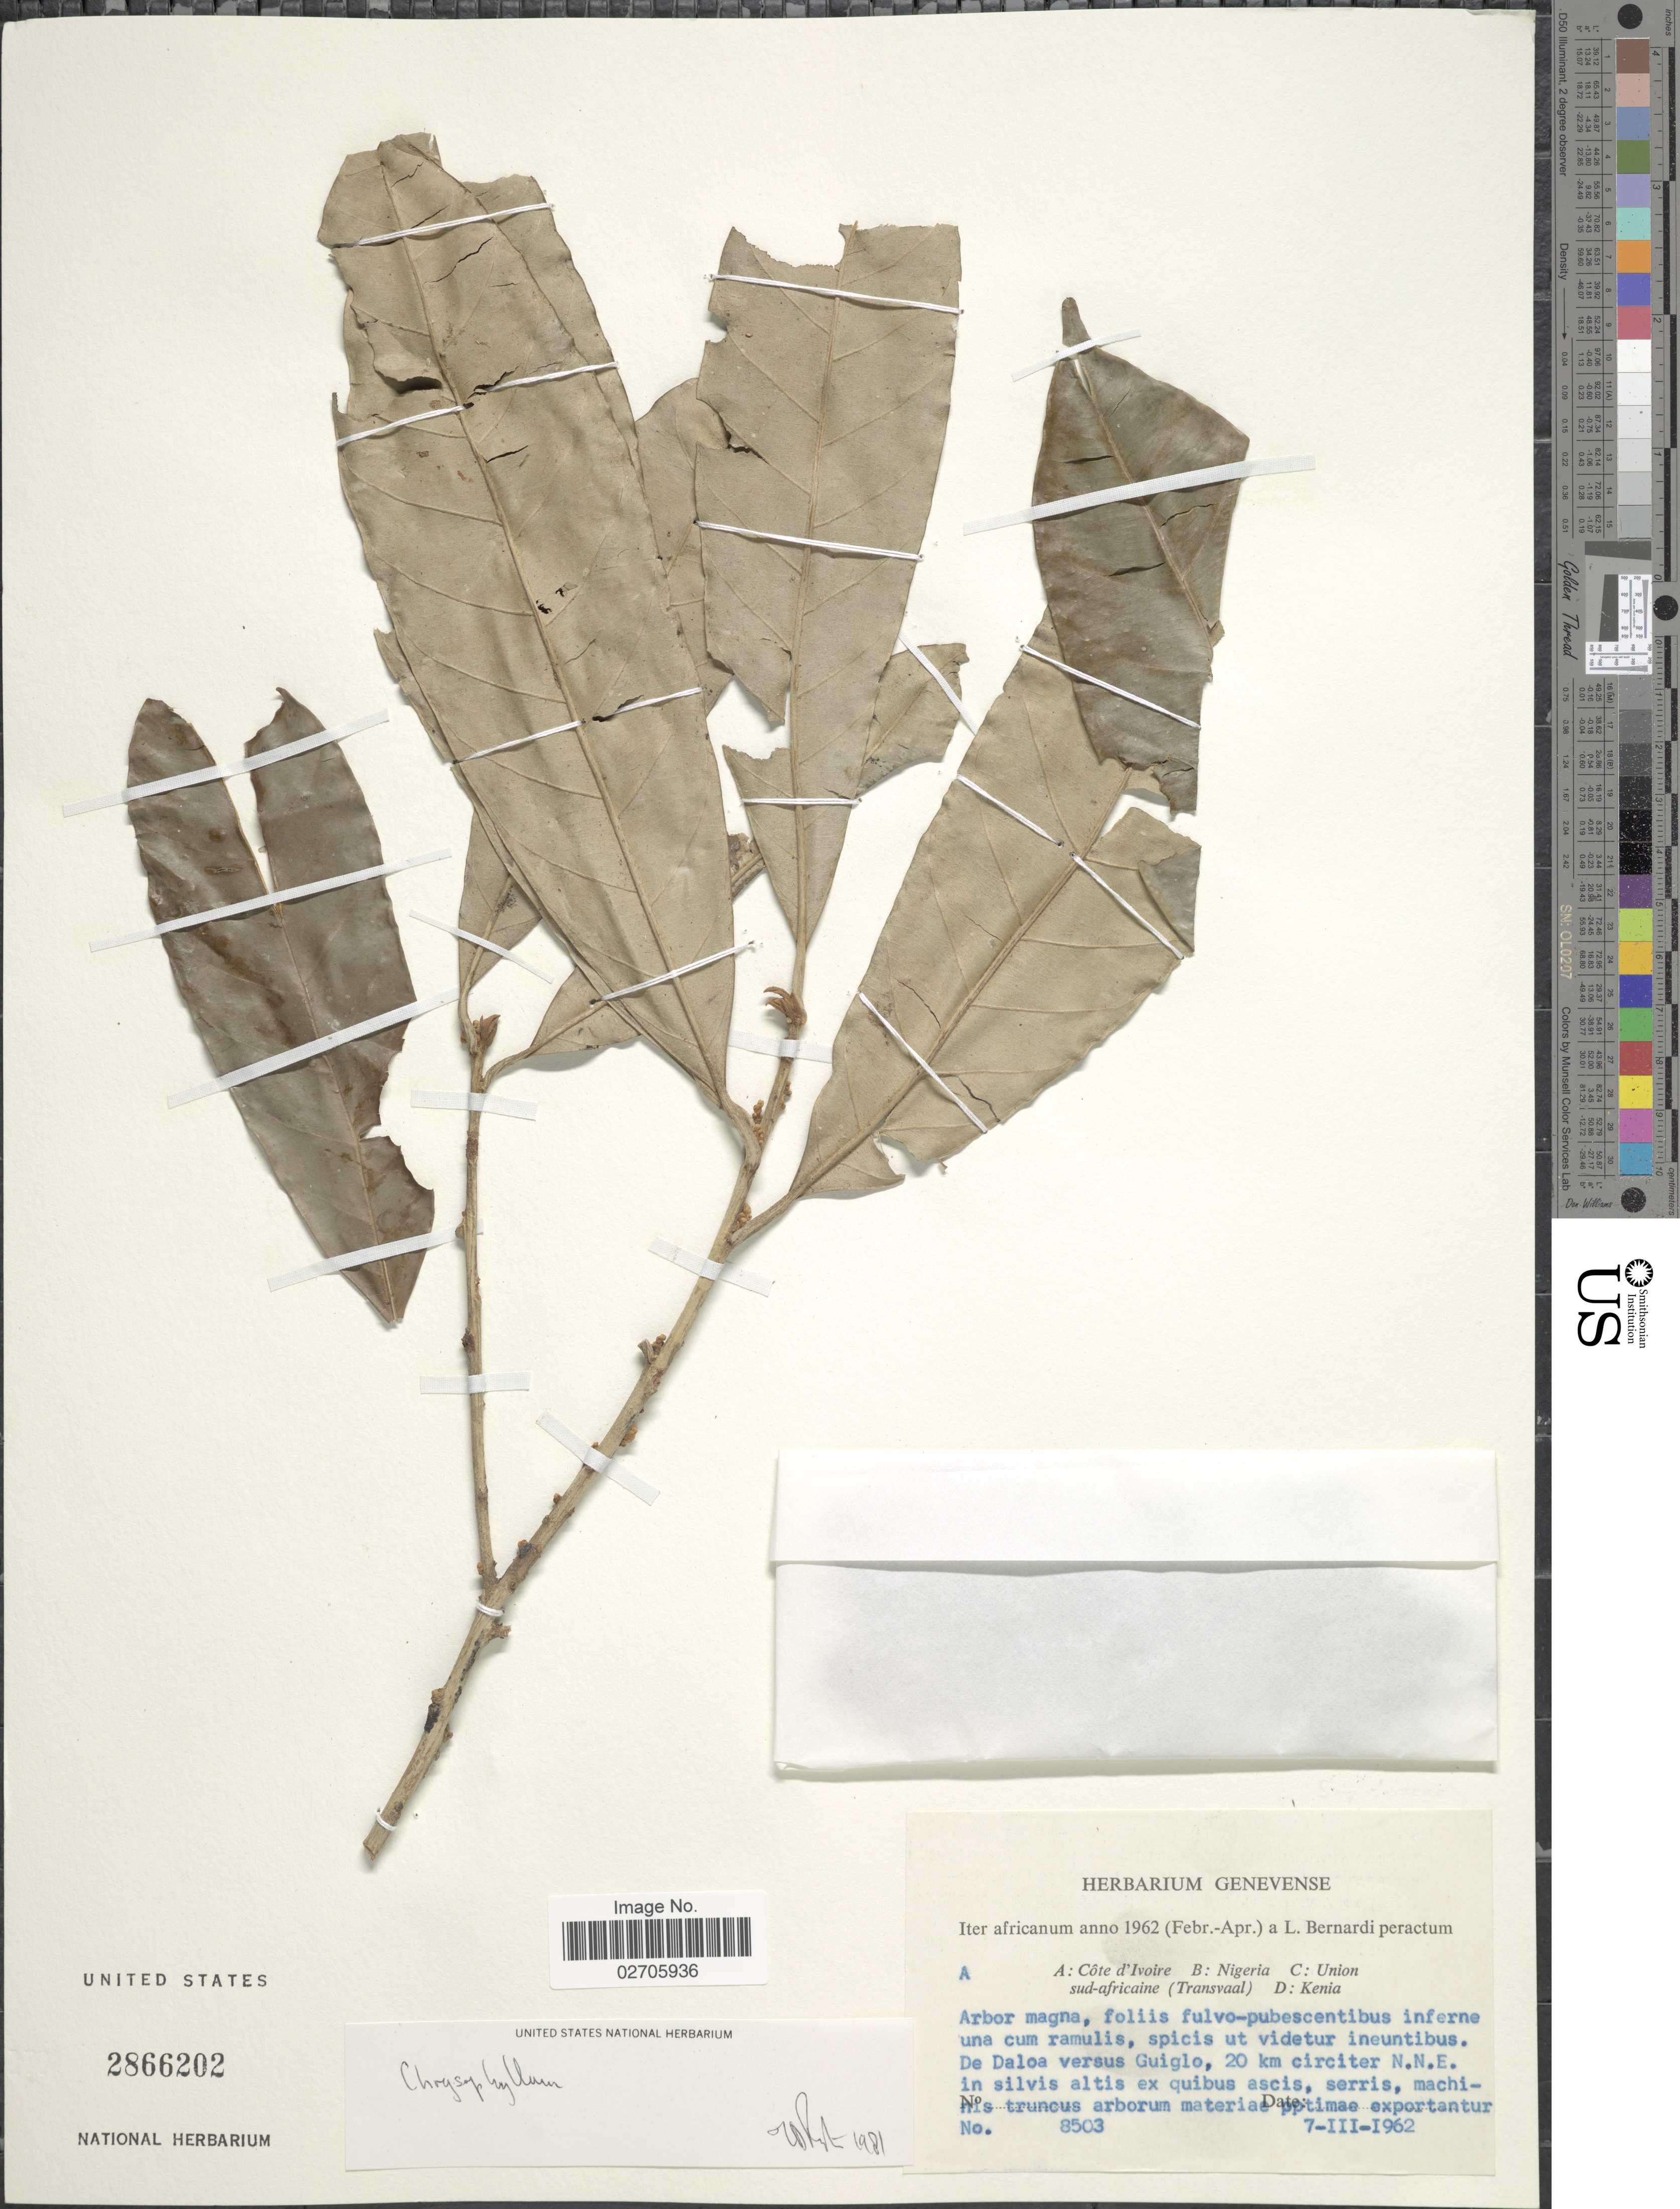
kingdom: Plantae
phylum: Tracheophyta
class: Magnoliopsida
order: Ericales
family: Sapotaceae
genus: Chrysophyllum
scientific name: Chrysophyllum sp.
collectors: L. Bernardi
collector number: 8503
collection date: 1962-03-07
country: Ivory Coast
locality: Côte d'Ivoire, De Daloa versus Guiglo, 20 km circiter N.N.E. in silvis altis ex quibus ascis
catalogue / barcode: US 2866202